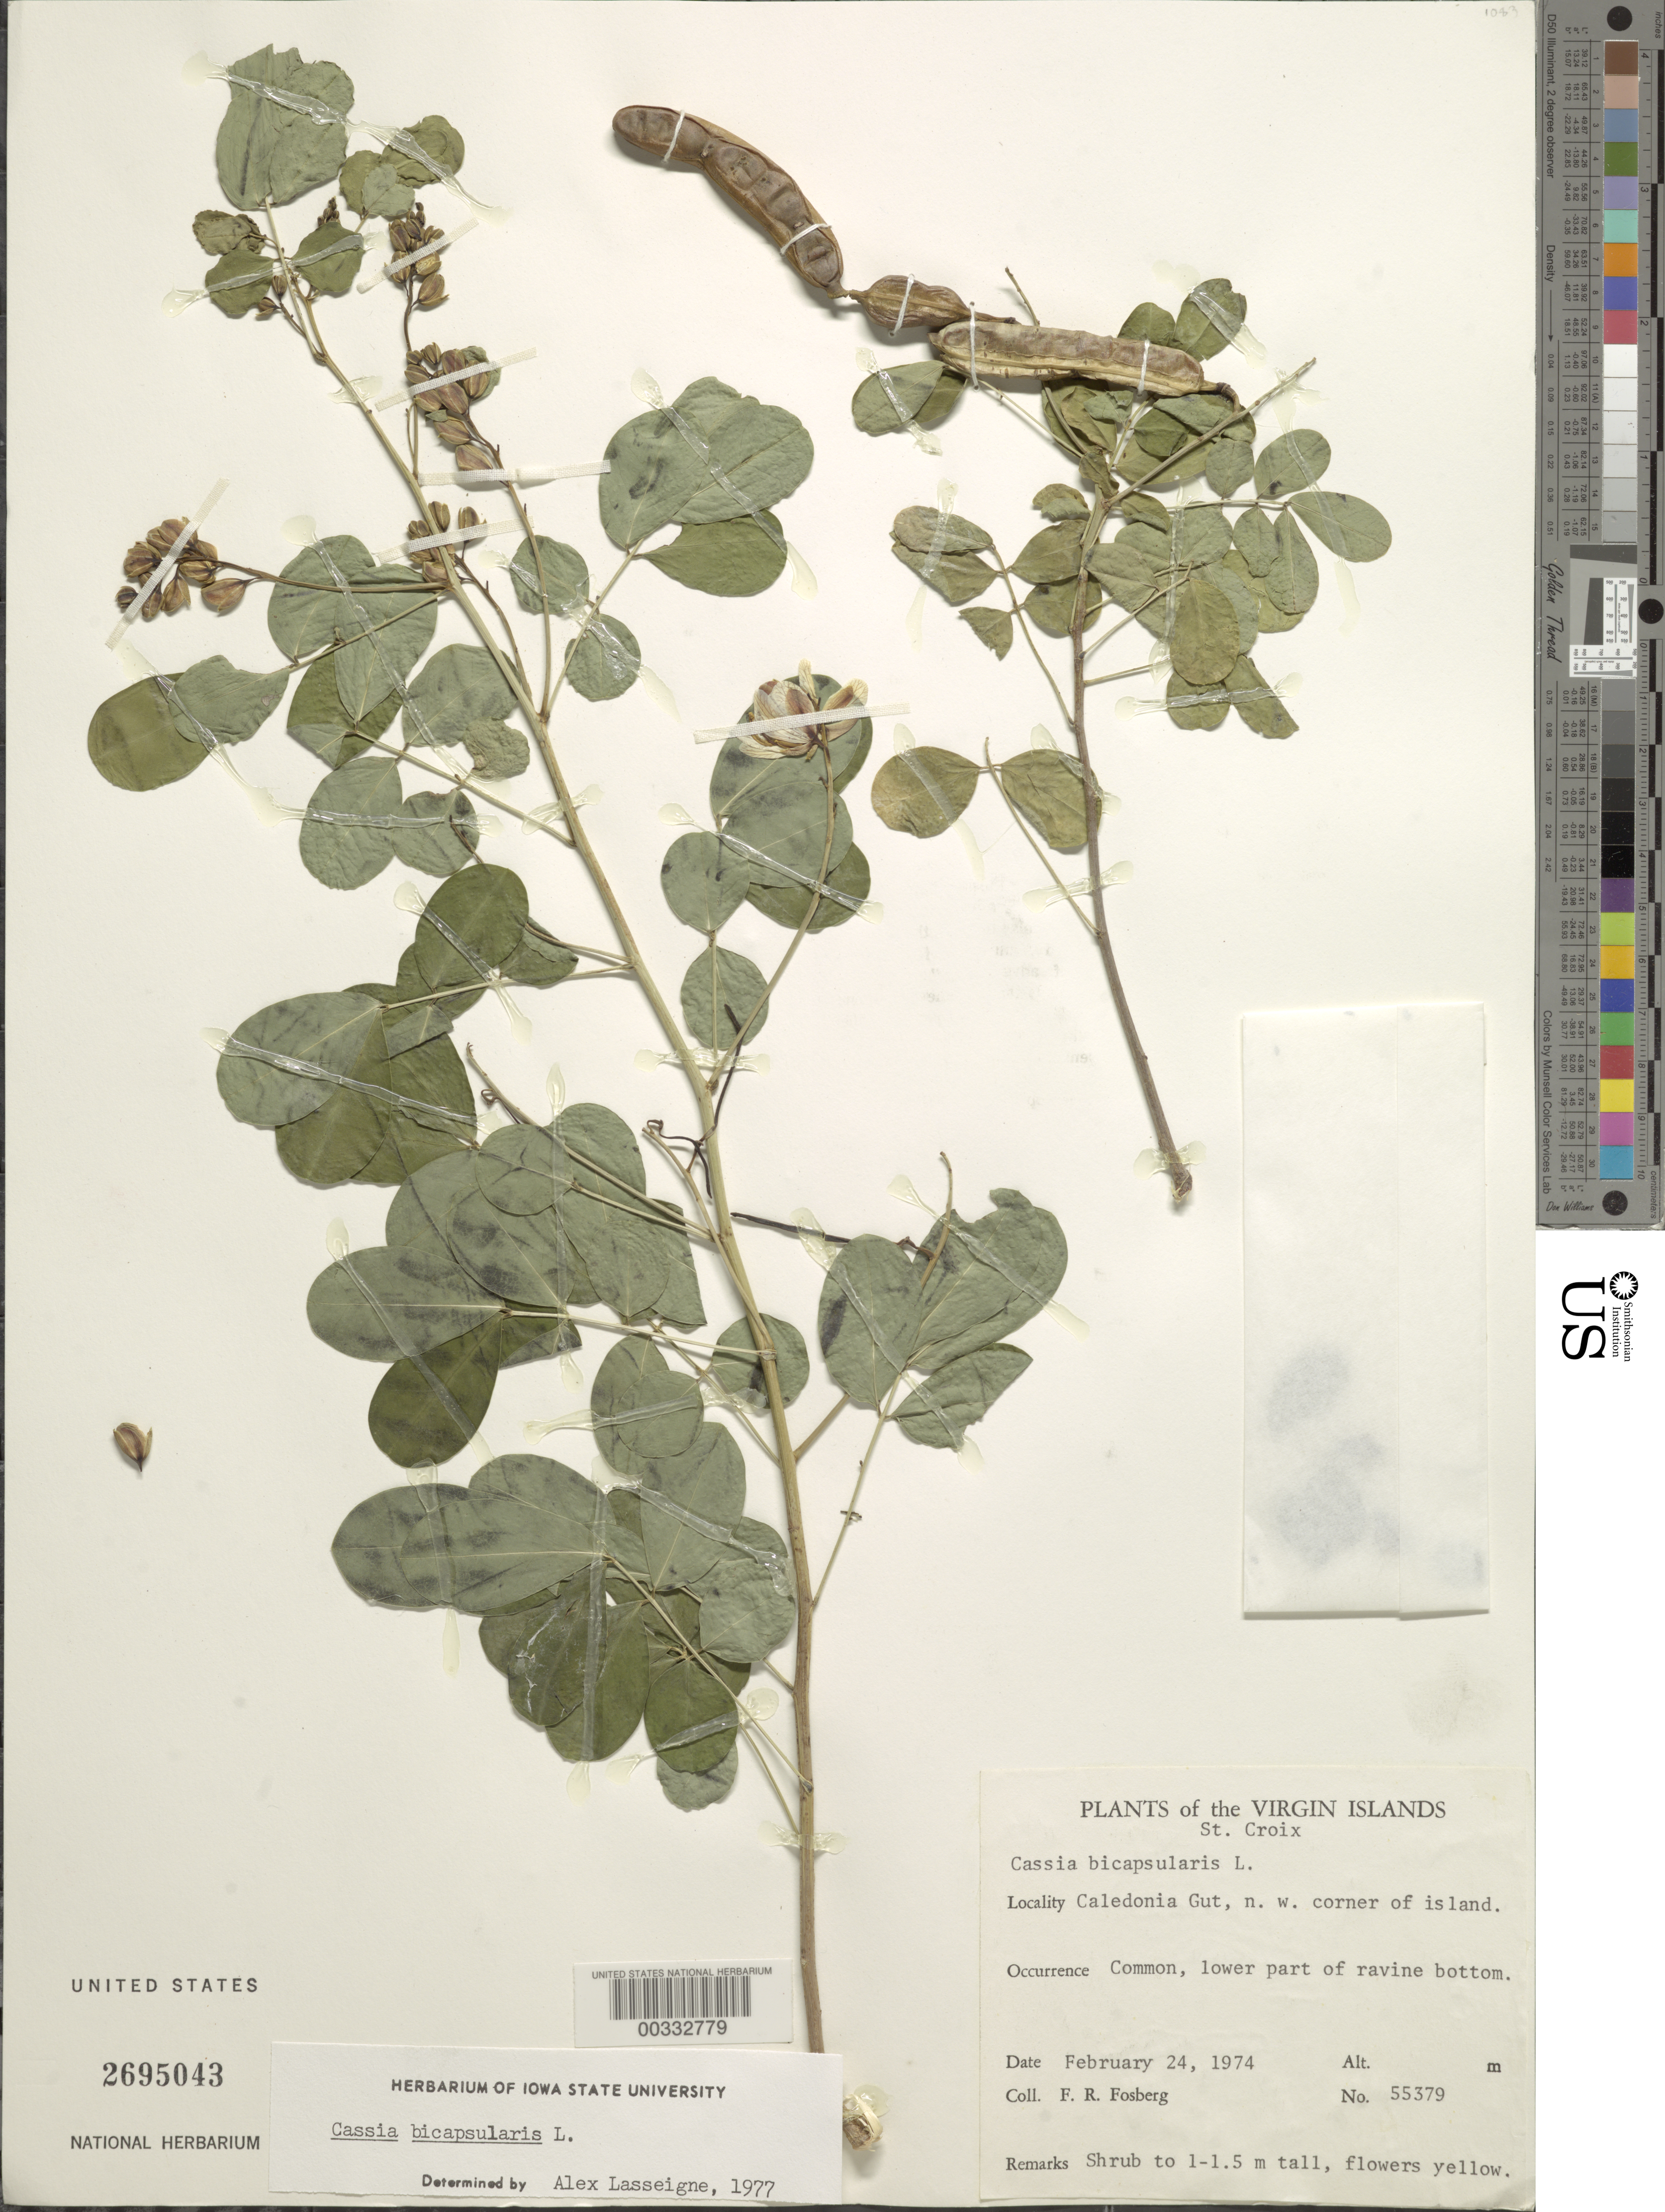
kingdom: Plantae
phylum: Tracheophyta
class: Magnoliopsida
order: Fabales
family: Fabaceae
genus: Senna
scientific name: Senna bicapsularis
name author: (L.) Roxb.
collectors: F. R. Fosberg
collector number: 55379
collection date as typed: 24 Feb 1974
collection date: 1974-02-24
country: U.S. Virgin Islands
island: St. Croix Island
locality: Caledonia gut, nw corner of island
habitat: Lower part of ravine bottom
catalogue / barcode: US 2695043